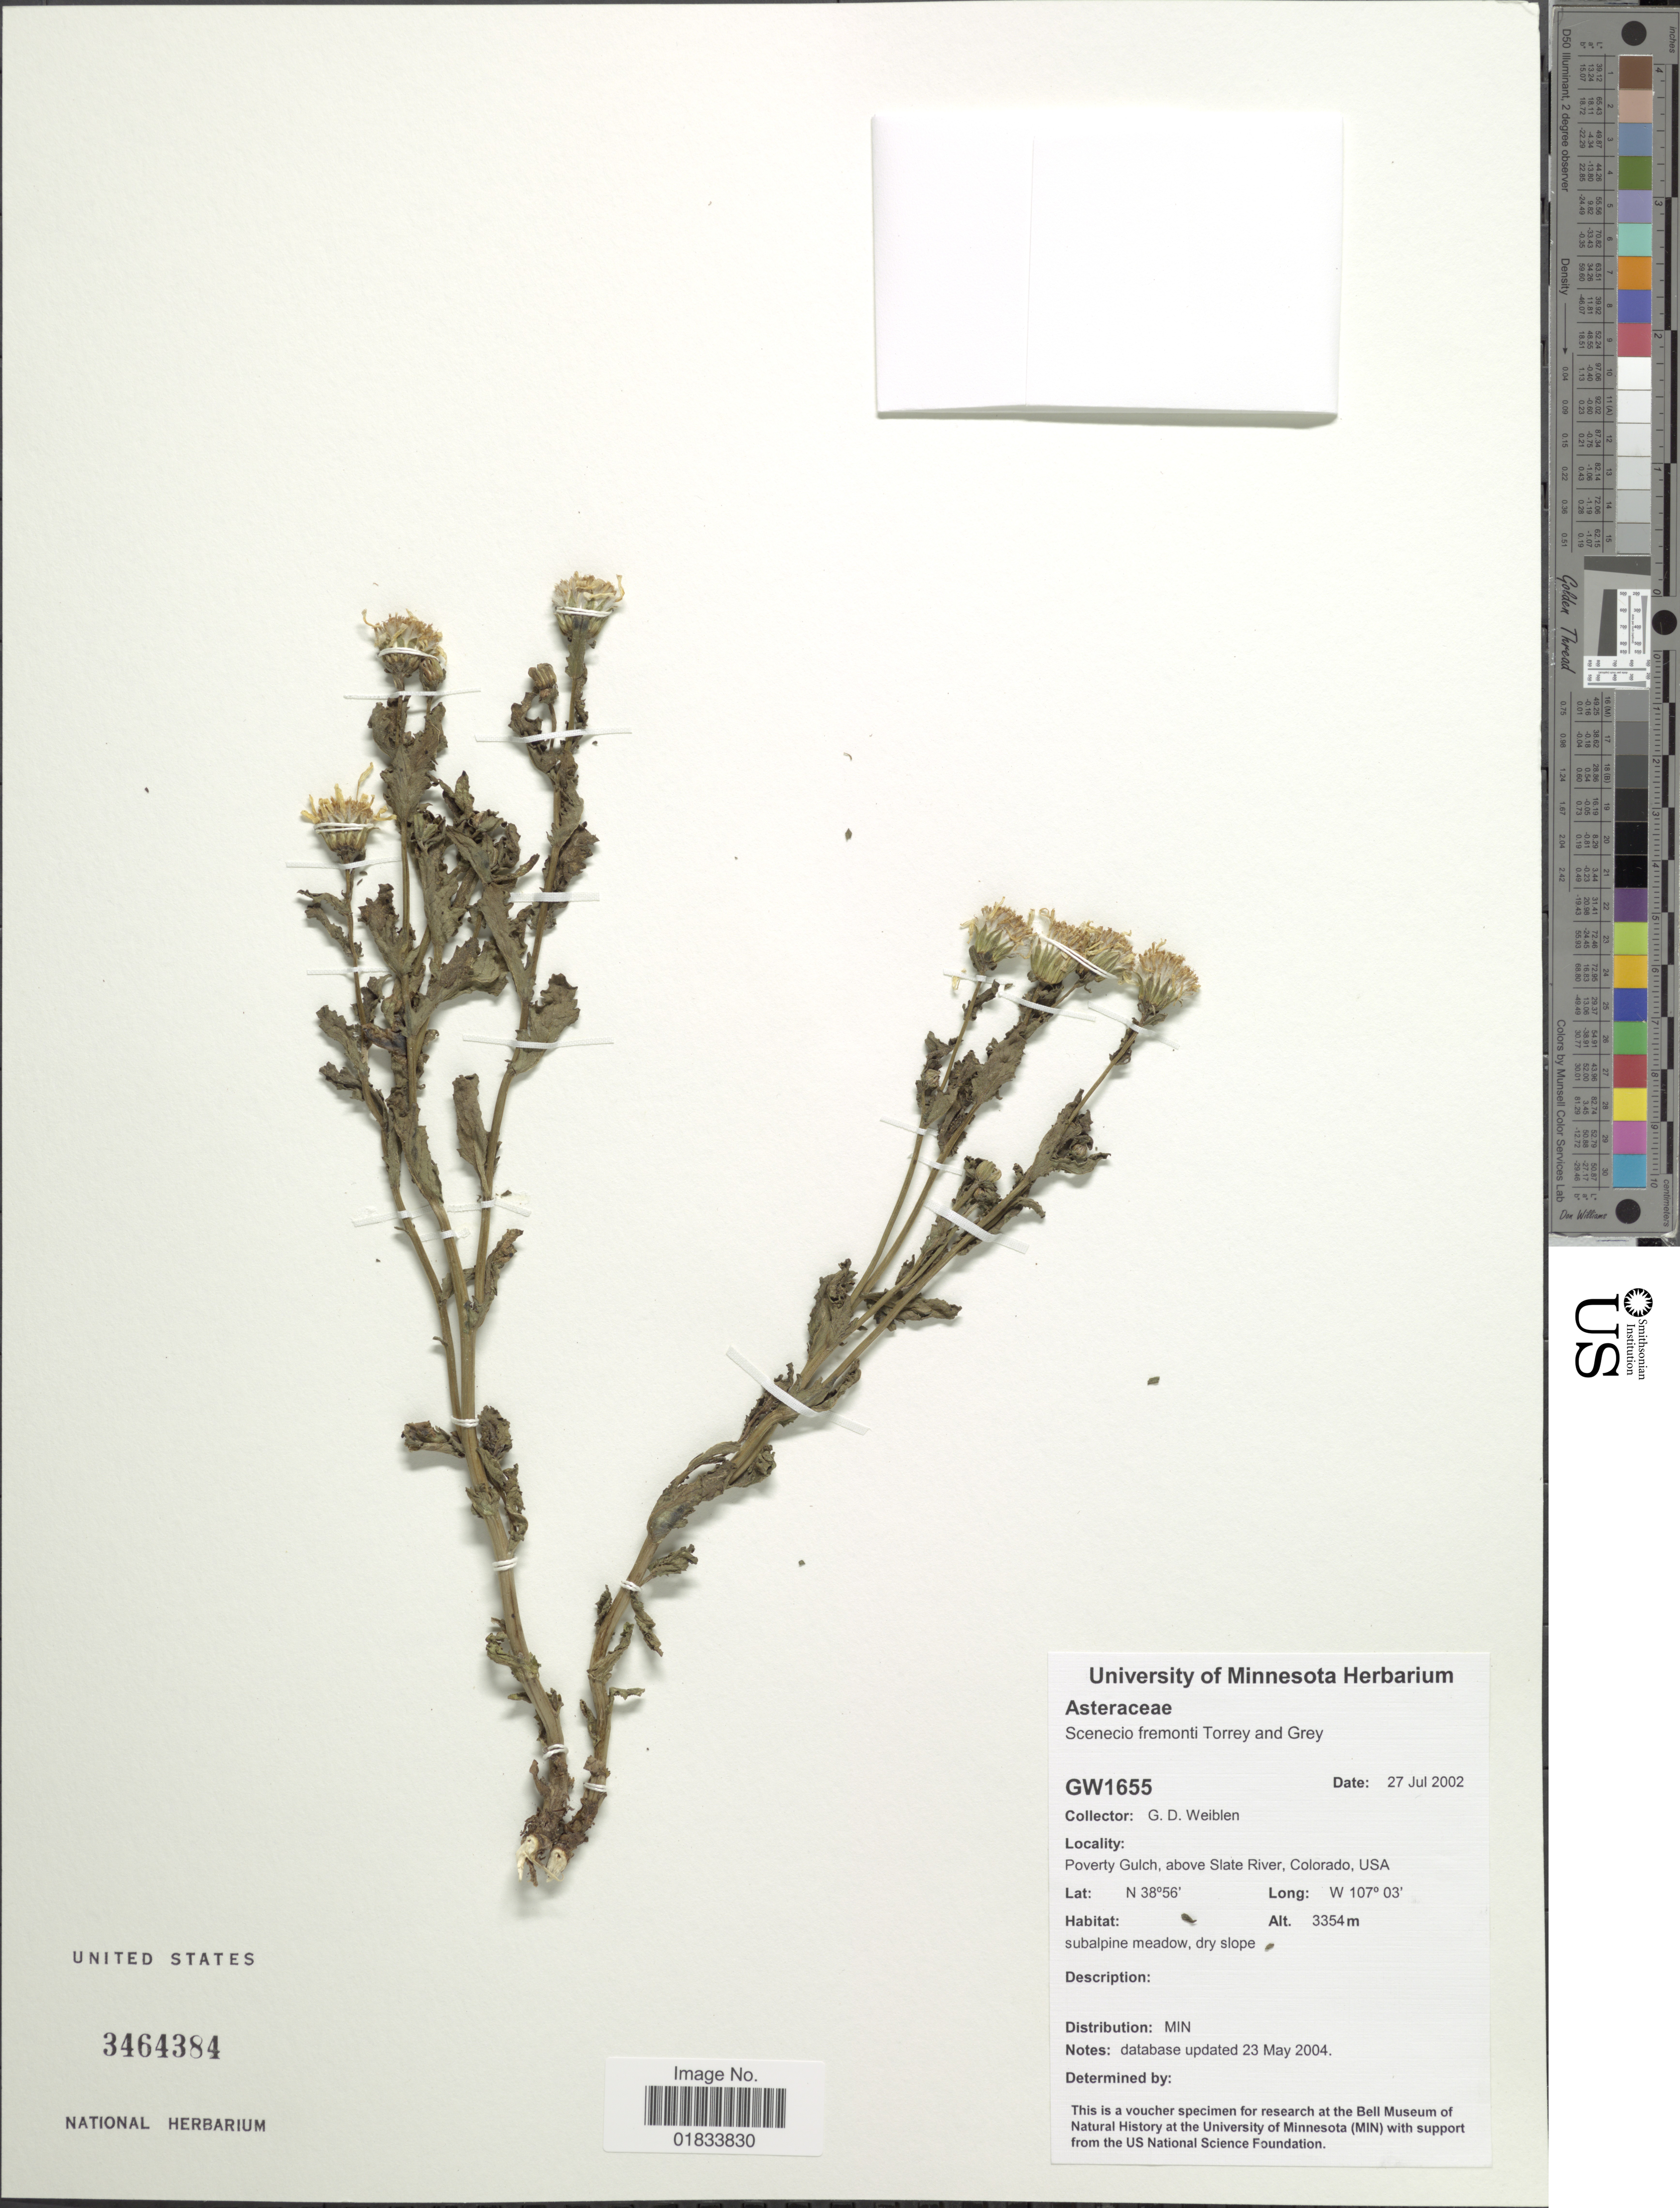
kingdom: Plantae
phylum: Tracheophyta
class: Magnoliopsida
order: Asterales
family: Asteraceae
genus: Senecio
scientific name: Senecio fremontii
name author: Torr. & A. Gray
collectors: G. D. Weiblen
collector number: GW1655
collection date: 2002-07-27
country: United States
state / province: Colorado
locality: Poverty Gulch, above Slate River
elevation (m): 3354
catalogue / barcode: US 3464384